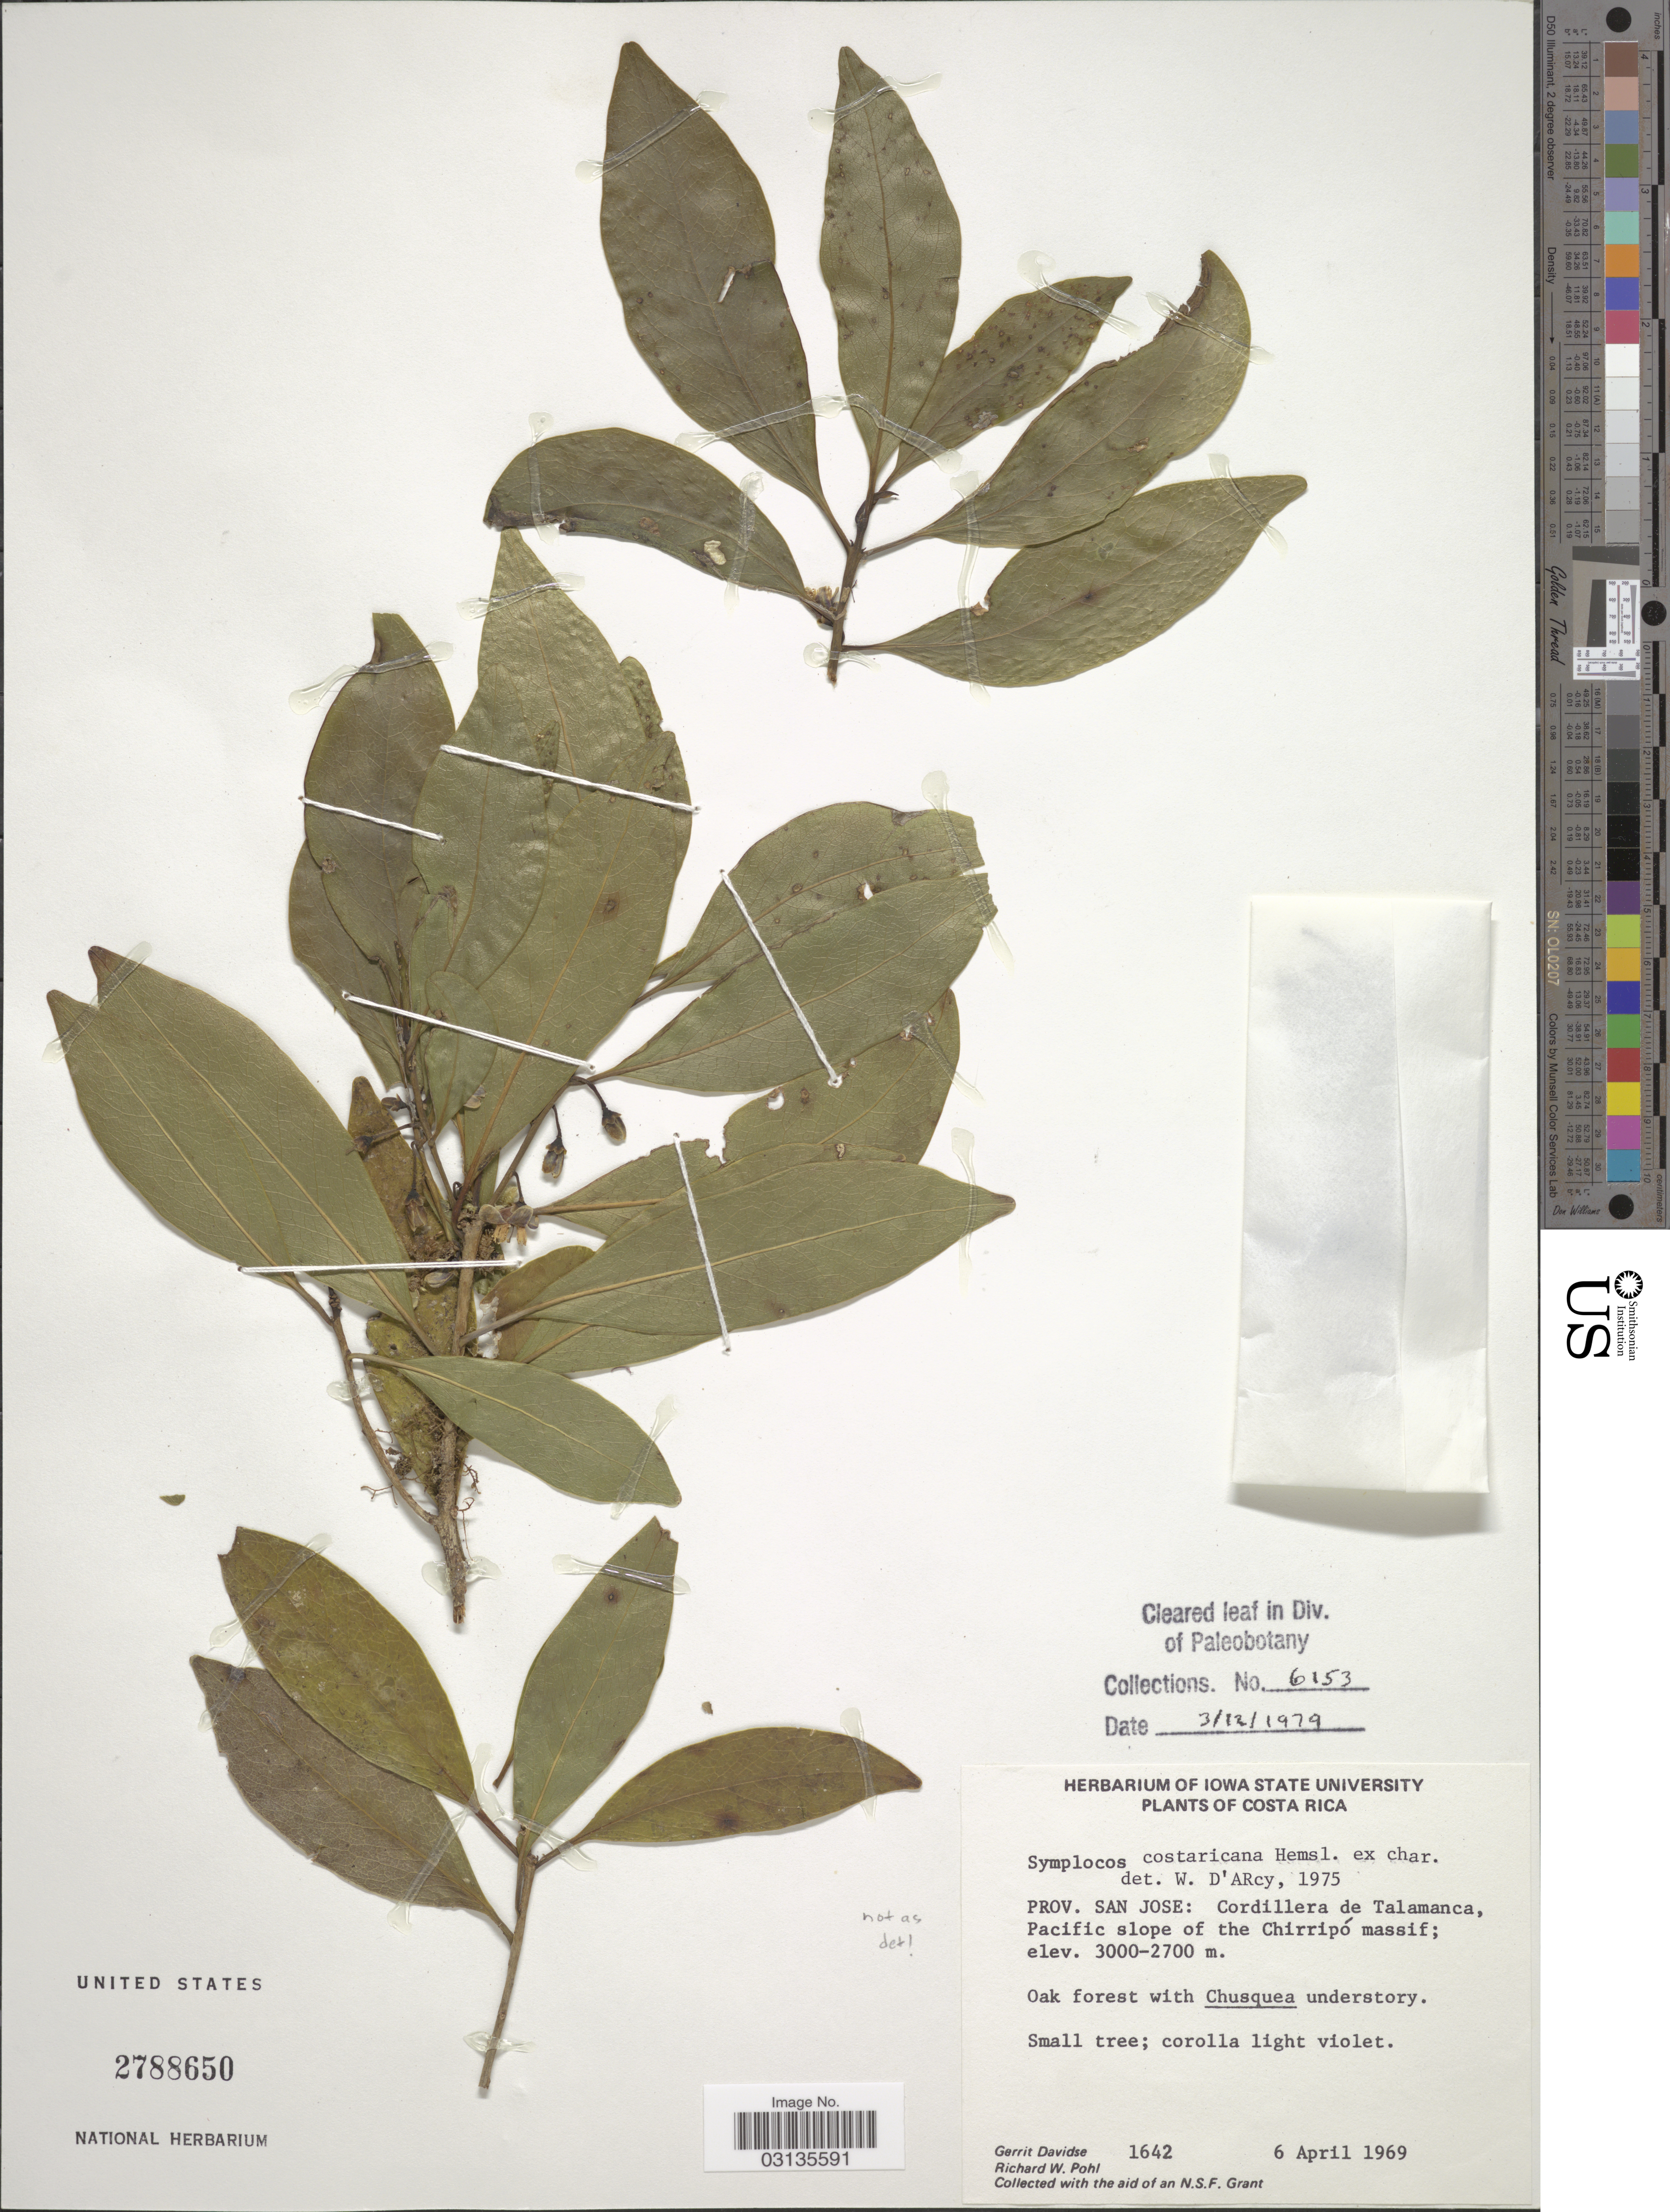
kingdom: Plantae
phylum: Tracheophyta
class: Magnoliopsida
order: Ericales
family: Symplocaceae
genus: Symplocos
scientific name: Symplocos sp.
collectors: G. Davidse & R. W. Pohl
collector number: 1642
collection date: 1969-04-06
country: Costa Rica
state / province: San José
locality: Cordillera de Talamanca, Pacific slope of the Chirripó massif.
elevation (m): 2700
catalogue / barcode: US 2788650